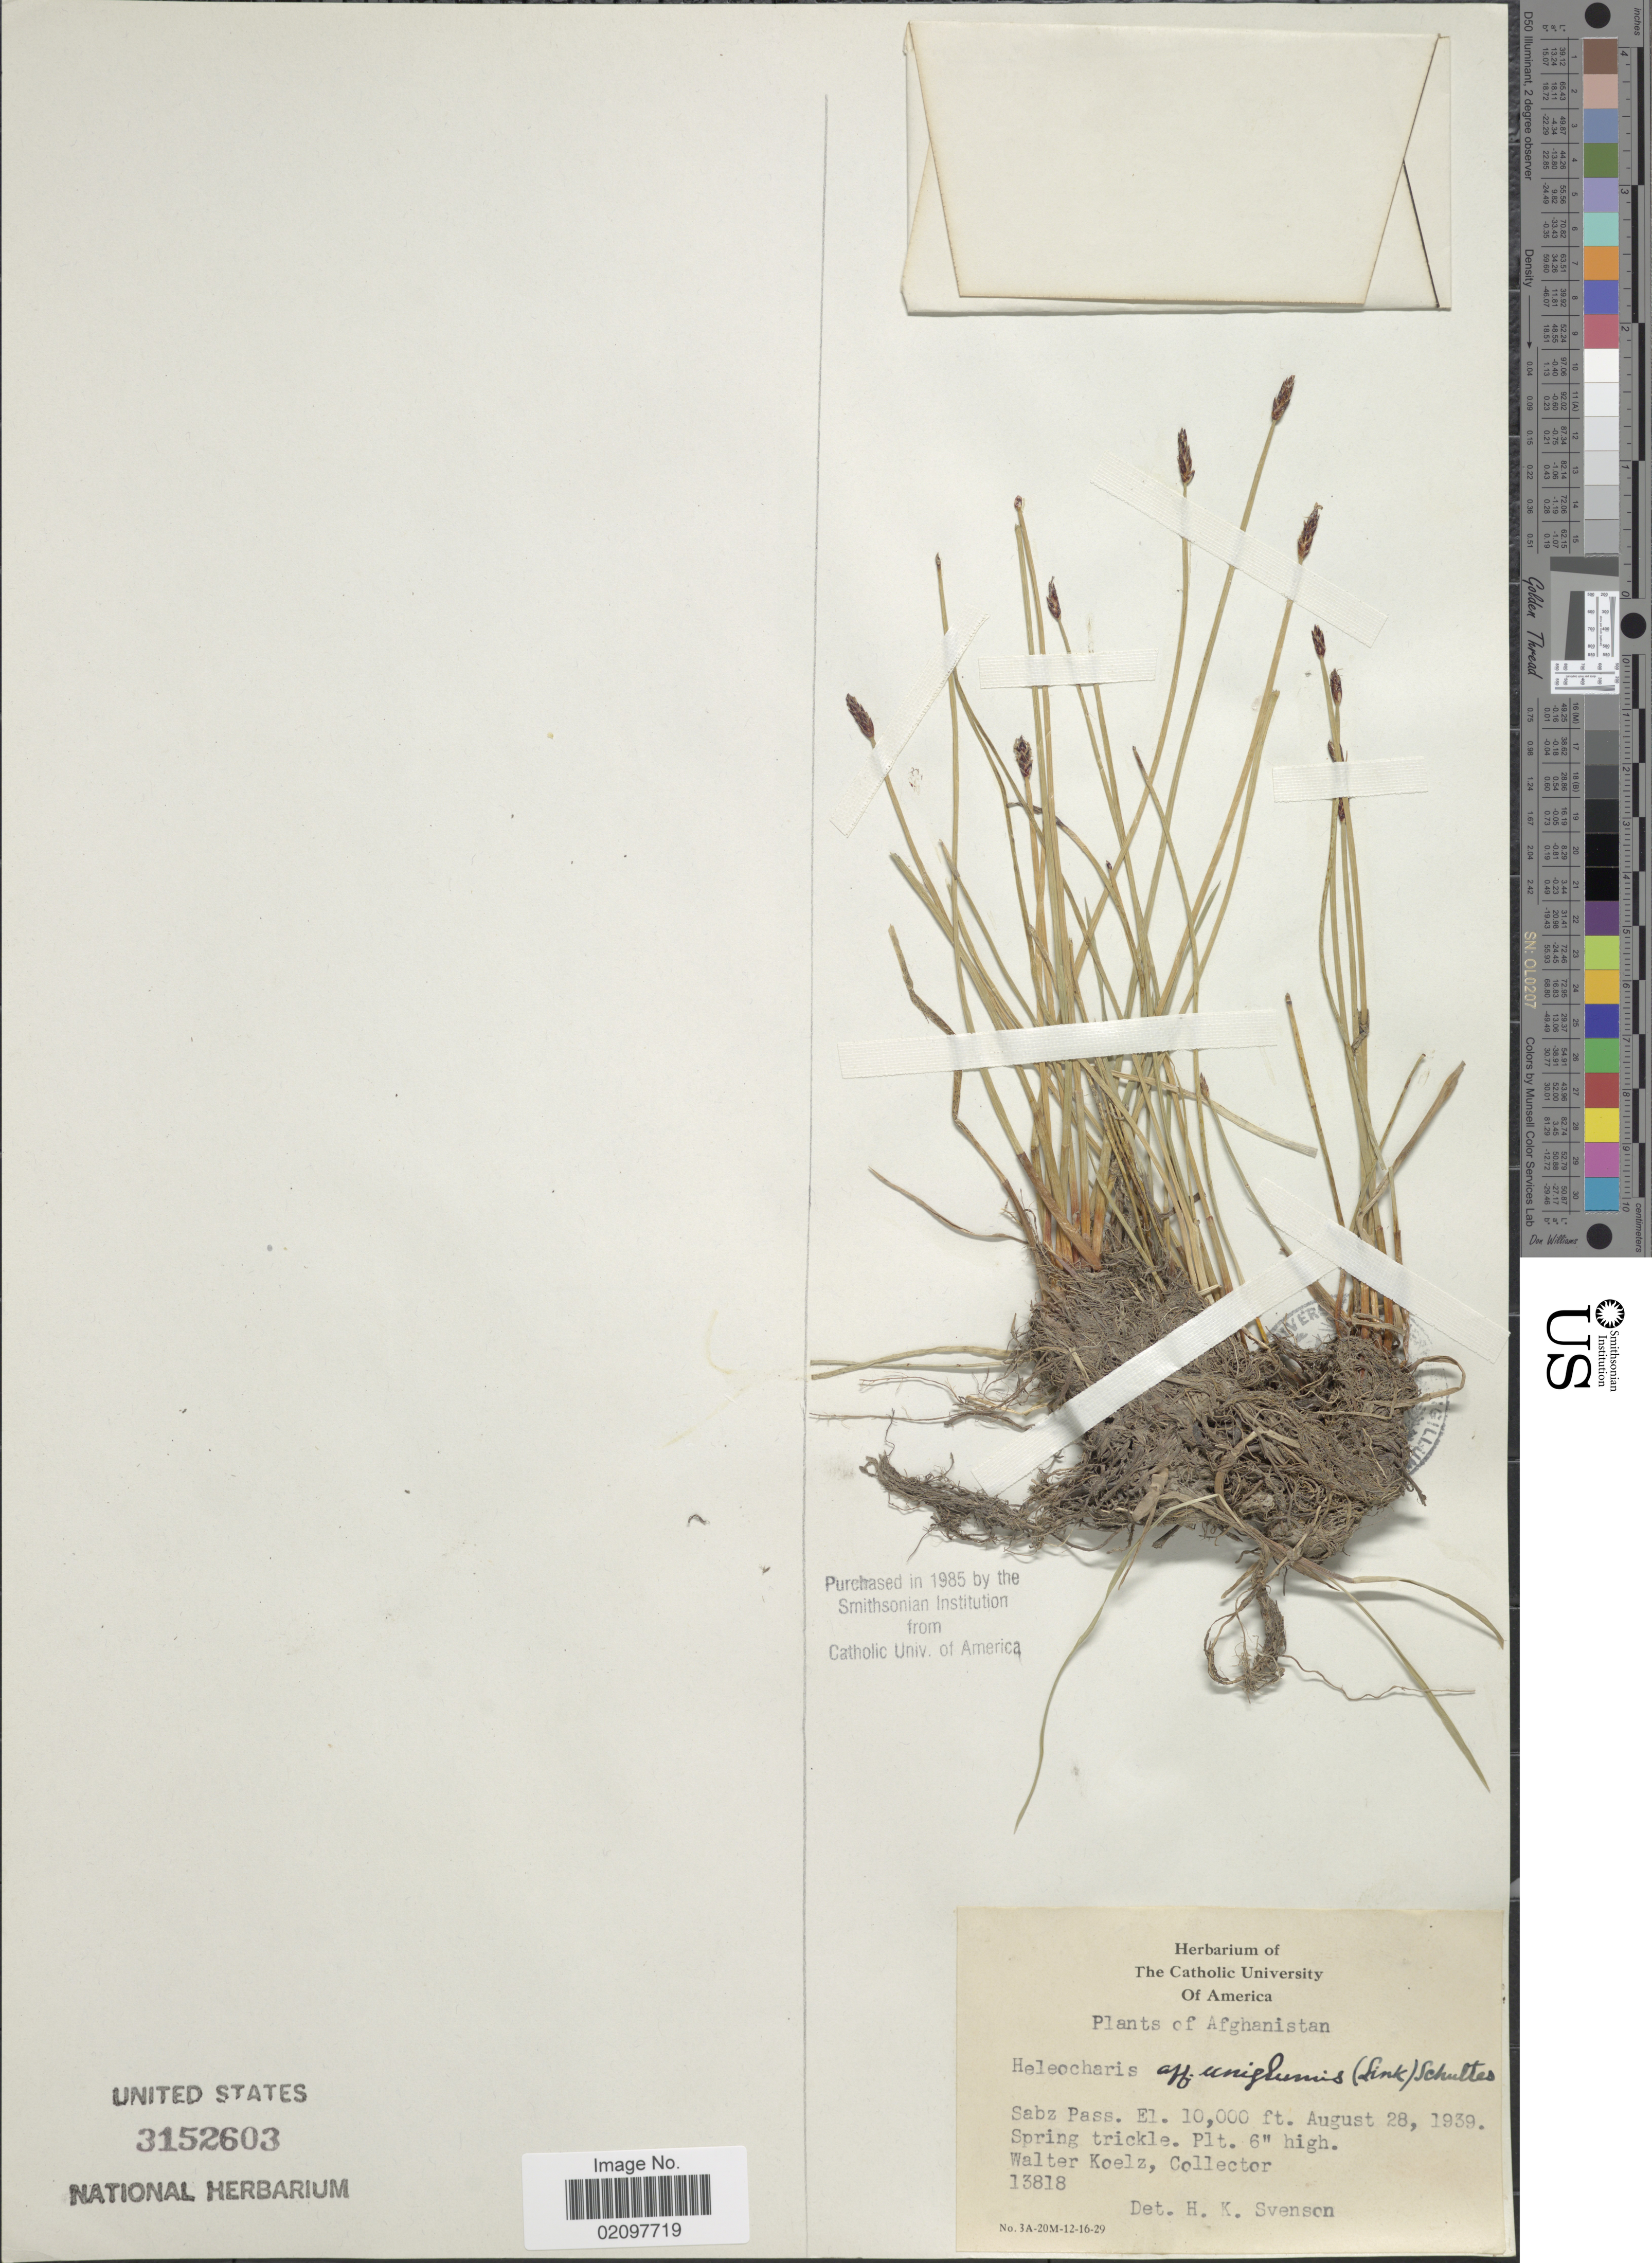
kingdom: Plantae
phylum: Tracheophyta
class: Liliopsida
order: Poales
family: Cyperaceae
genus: Eleocharis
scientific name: Eleocharis uniglumis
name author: (Link) Schult.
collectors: W. N. Koelz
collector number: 13818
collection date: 1939-08-28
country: Afghanistan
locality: Sabz Pass. Spring trickle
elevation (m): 3048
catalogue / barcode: US 3152603